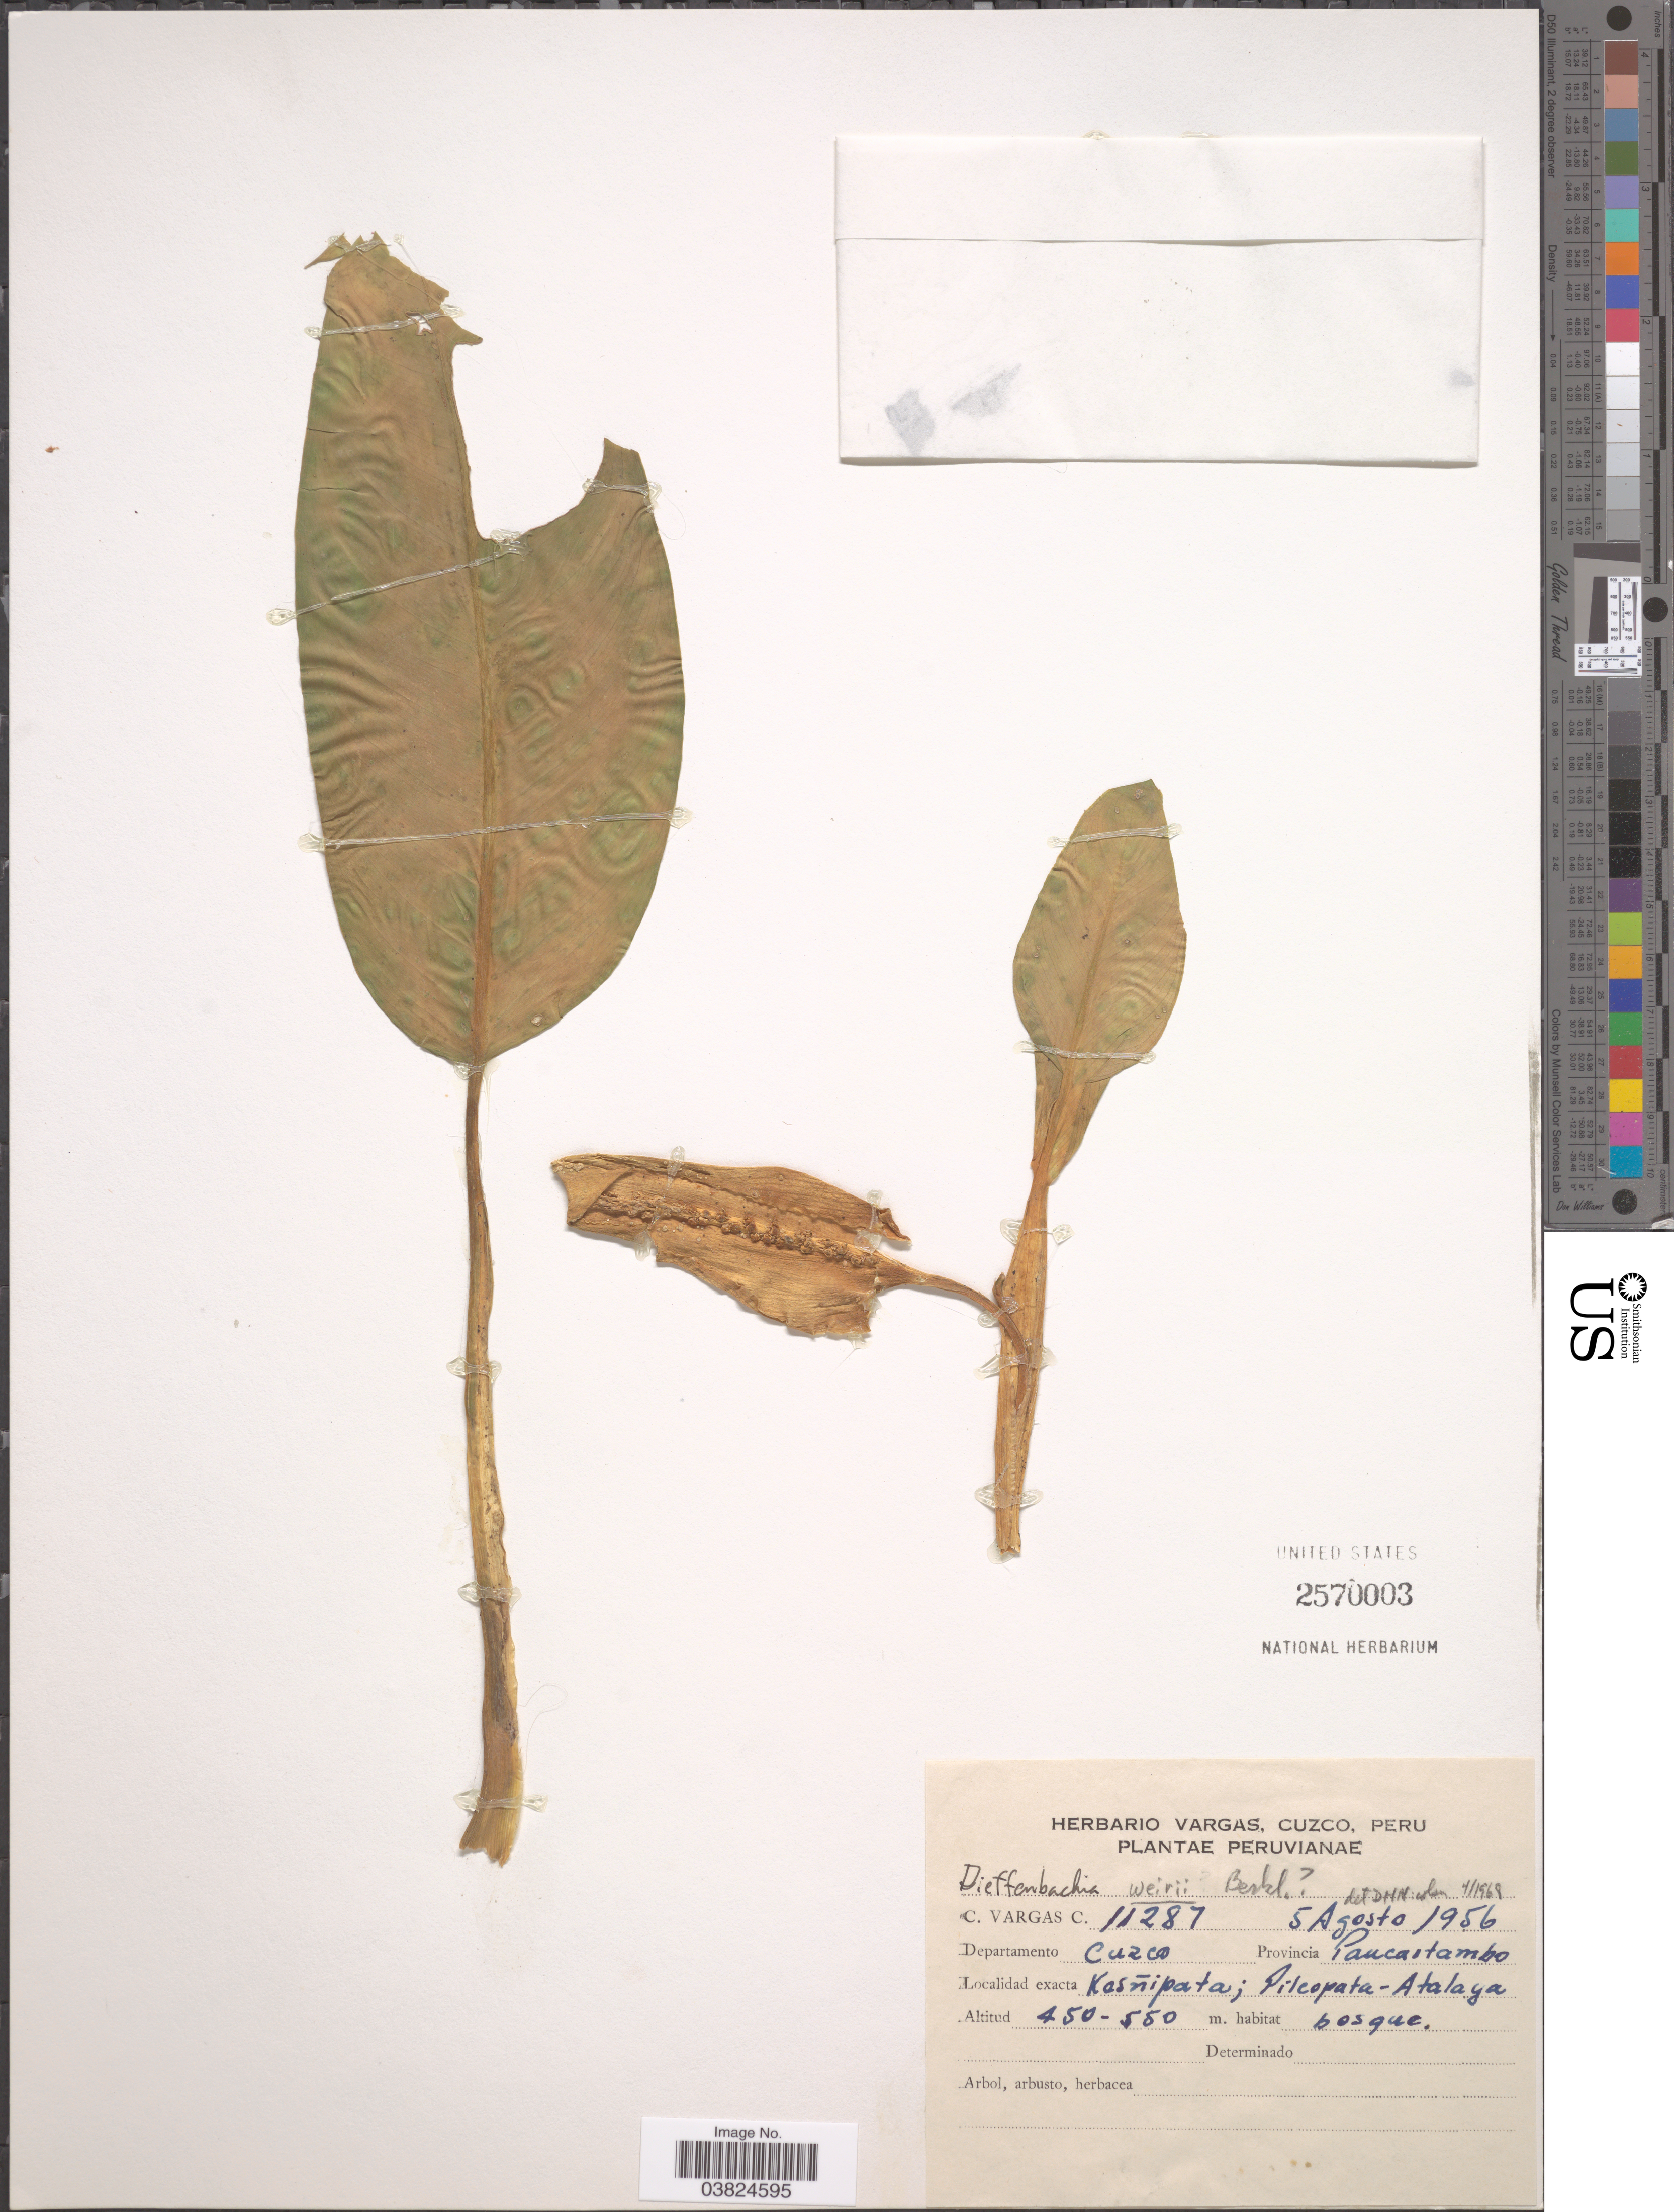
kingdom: Plantae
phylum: Tracheophyta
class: Liliopsida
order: Alismatales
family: Araceae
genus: Dieffenbachia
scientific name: Dieffenbachia weirii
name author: Berk.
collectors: C. Vargas Calderón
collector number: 11287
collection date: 1956-08-05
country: Peru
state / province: Cusco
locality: Departamento Cuzco. Provincia Paucaitambo. Kesñipata; Pilcopata- Atalaya.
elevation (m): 450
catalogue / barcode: US 2570003